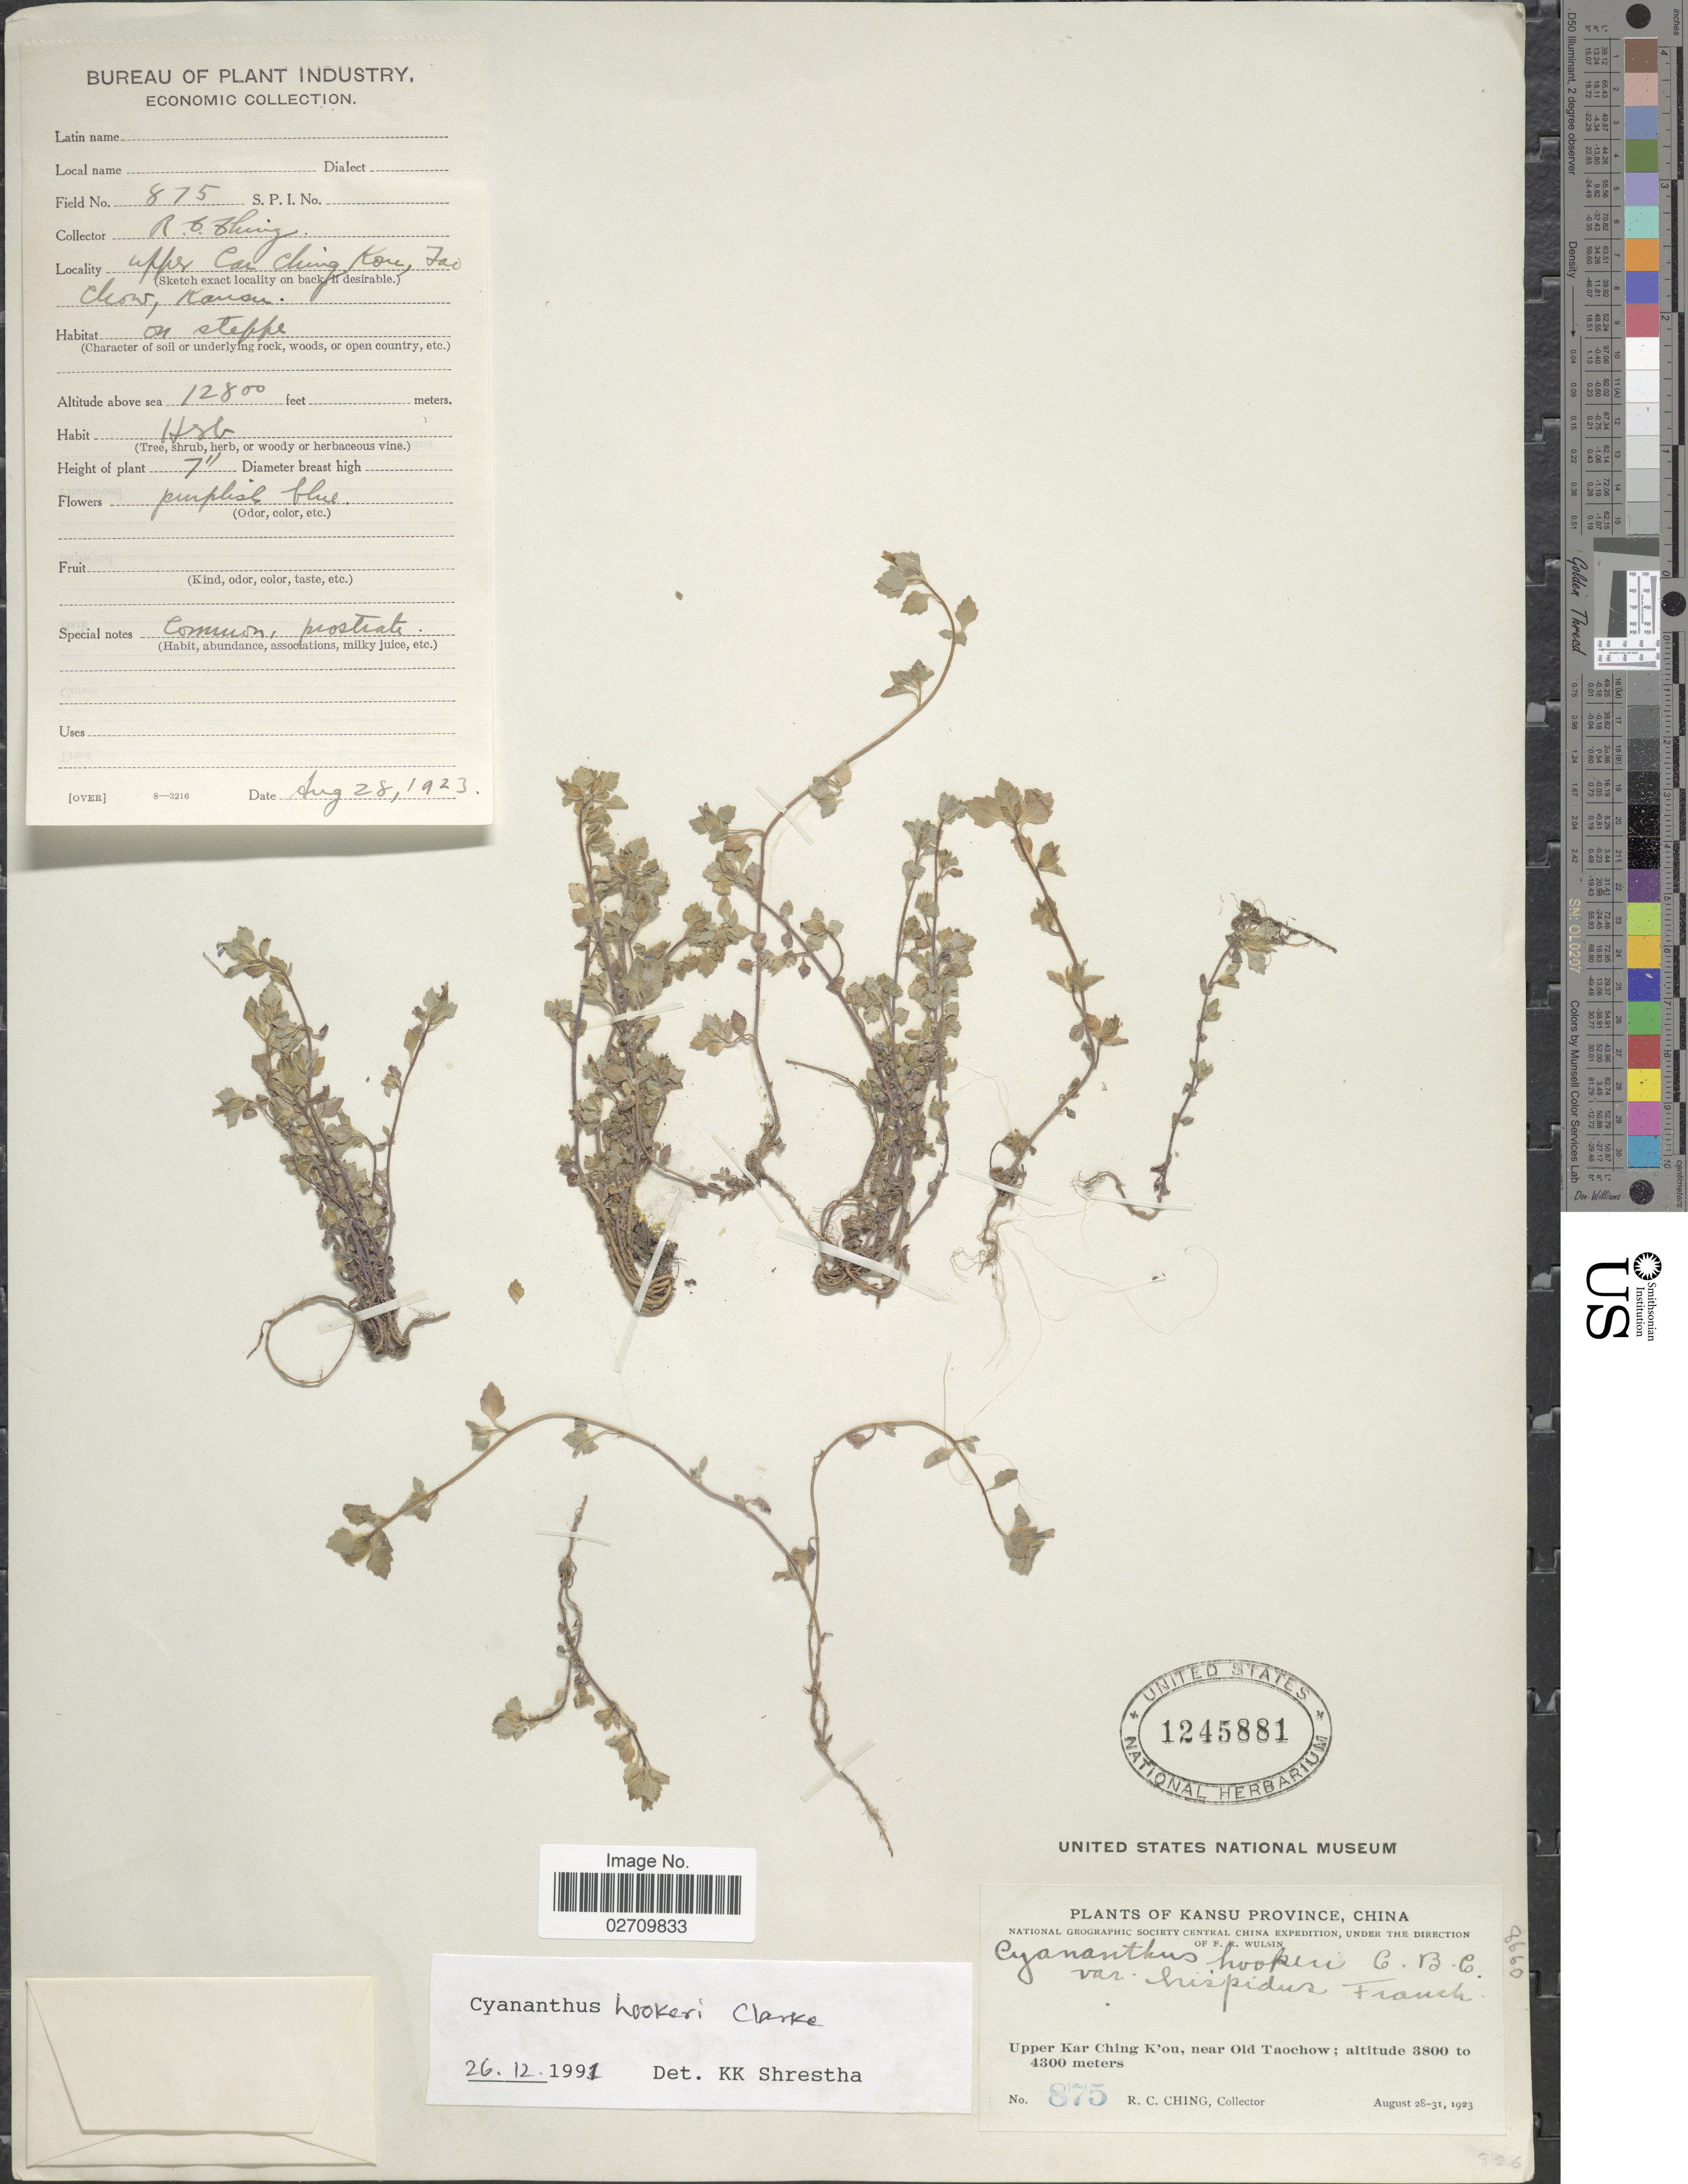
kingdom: Plantae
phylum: Tracheophyta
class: Magnoliopsida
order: Asterales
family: Campanulaceae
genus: Cyananthus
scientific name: Cyananthus hookeri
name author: C.B. Clarke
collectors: R. C. Ching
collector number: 875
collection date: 1923-08-28/1923-08-31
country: China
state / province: Gansu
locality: Kansu Province, Upper Kar Ching K'ou, near Old Taochow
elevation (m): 3800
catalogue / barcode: US 1245881